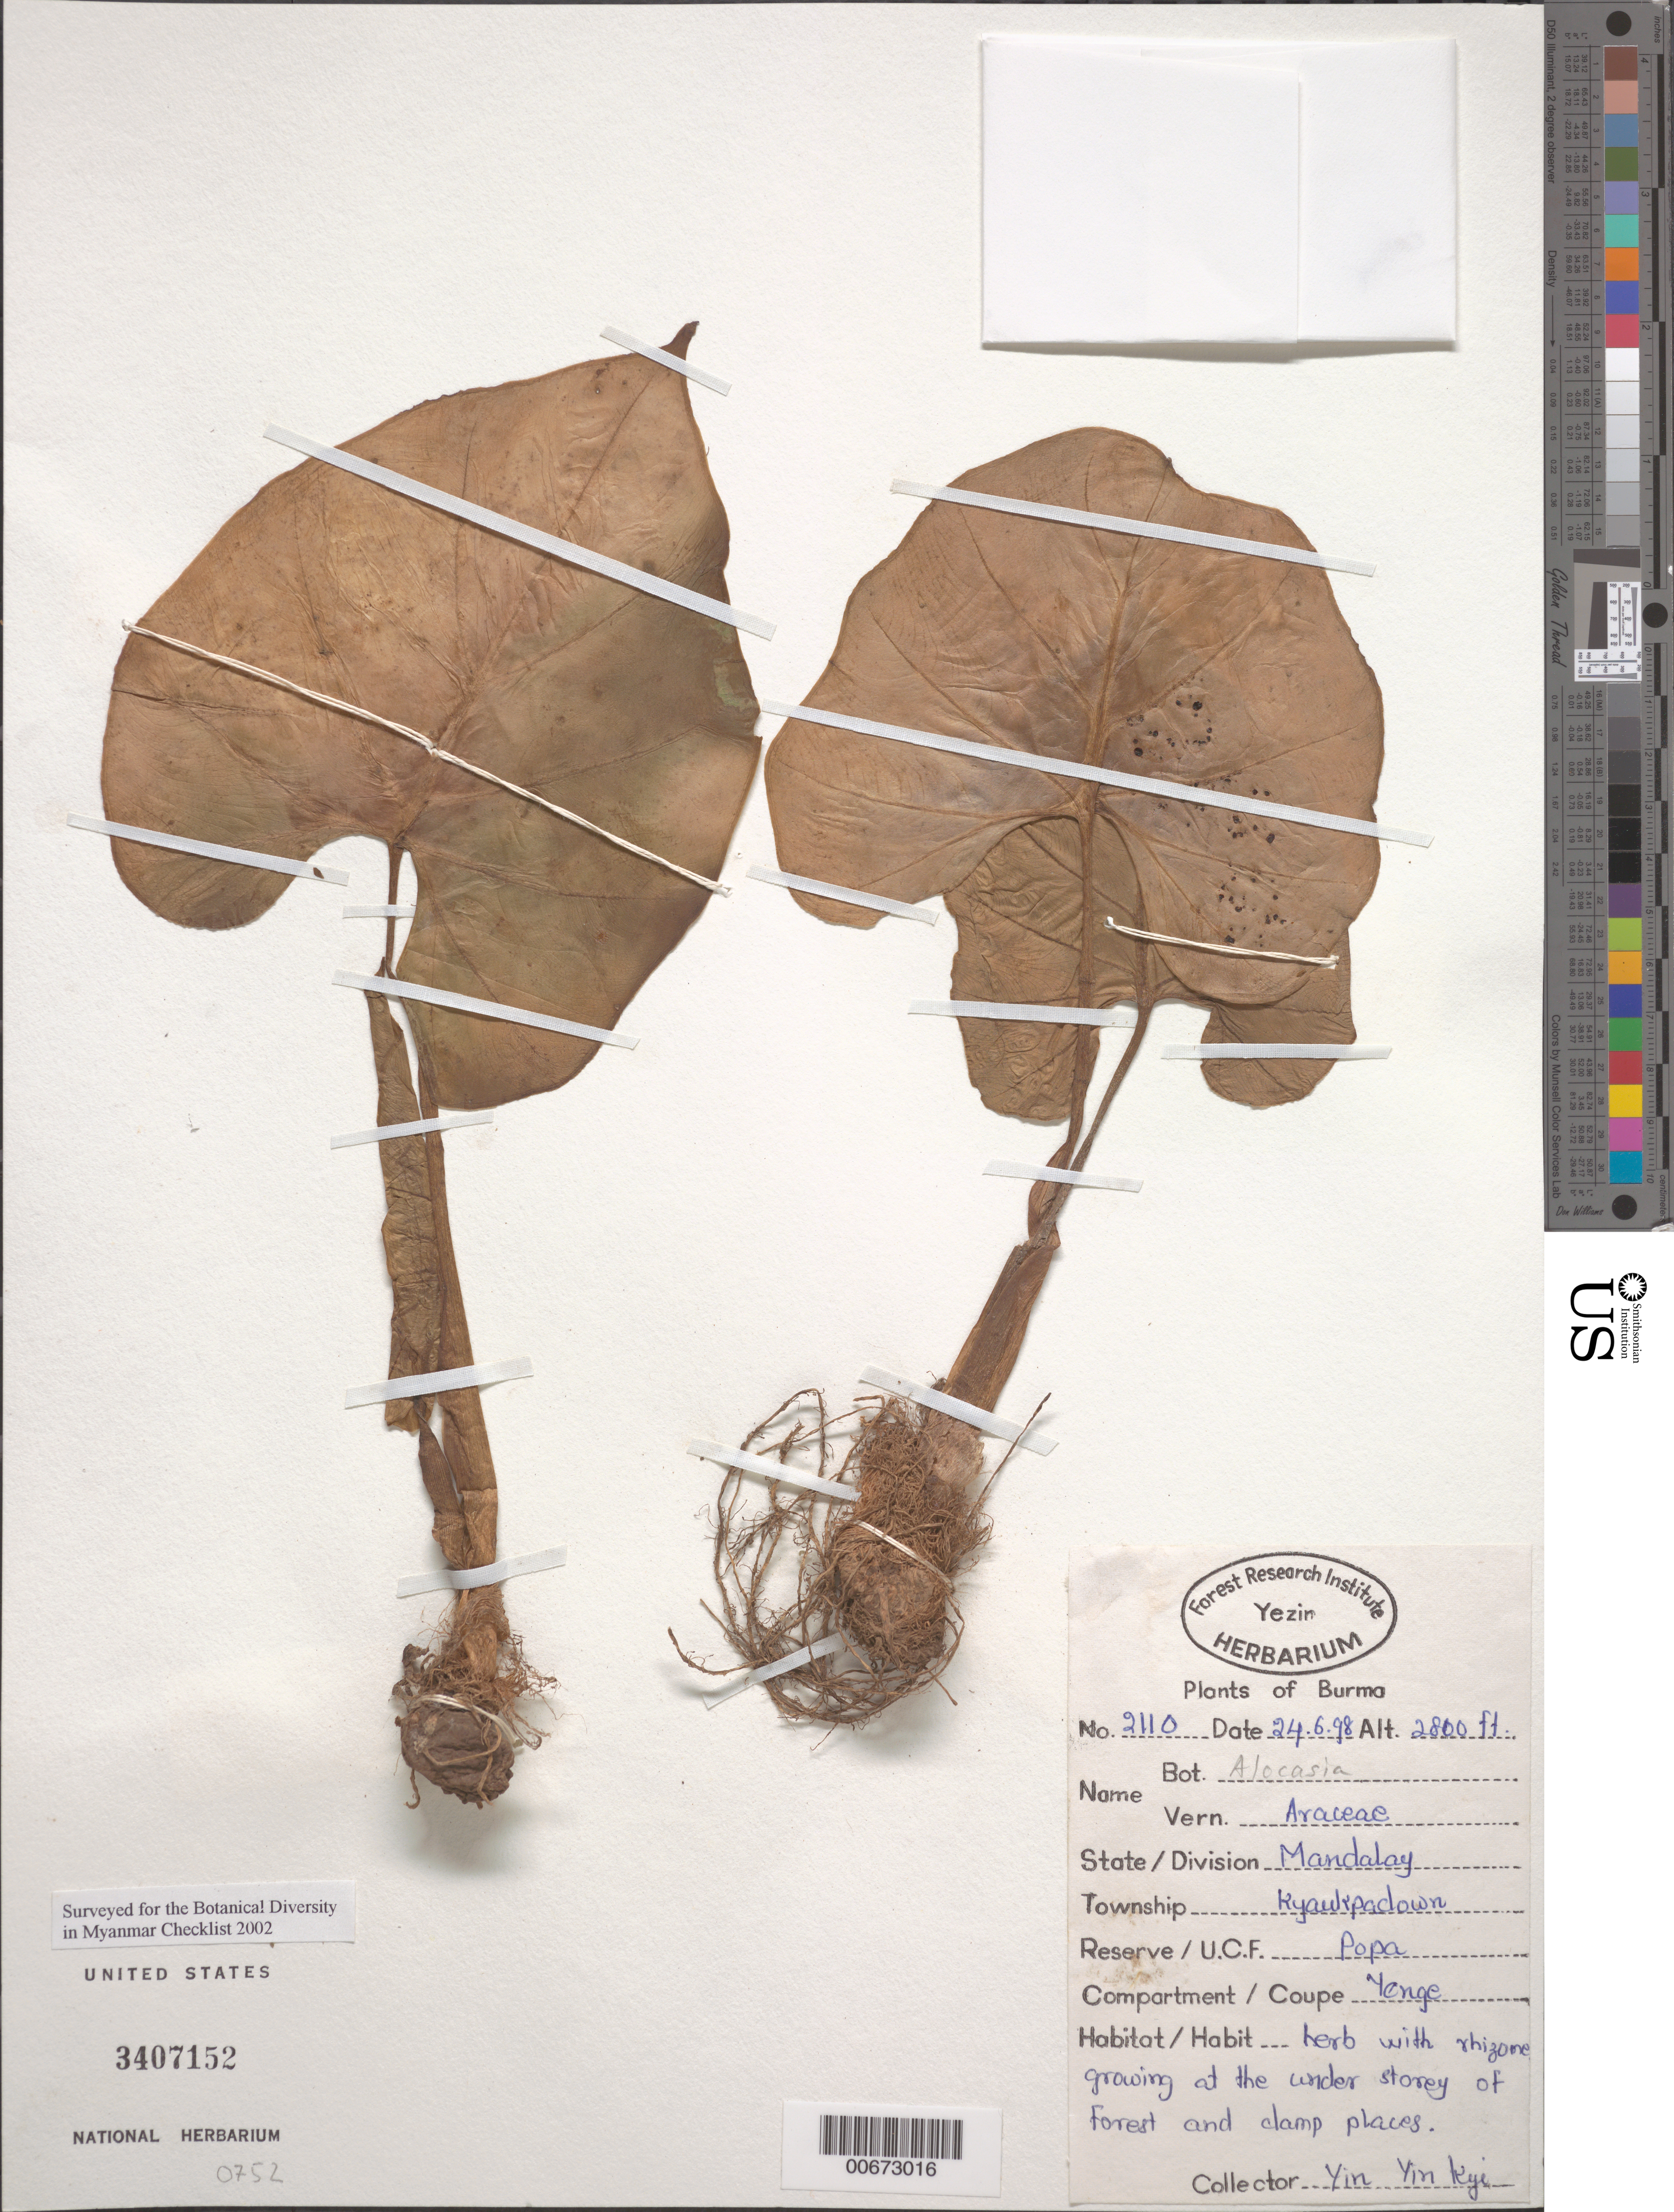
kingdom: Plantae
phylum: Tracheophyta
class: Liliopsida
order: Alismatales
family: Araceae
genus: Englerarum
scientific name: Englerarum montanum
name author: (Roxb.) P.C. Boyce et al.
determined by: Ma, Zheng Xu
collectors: Kyi, Y.Y.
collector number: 2210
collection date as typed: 24 Jun 1998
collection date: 1998-06-24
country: Myanmar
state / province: Mandalay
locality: Kyaukpadown, Mt. Popa, Yenge.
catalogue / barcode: US 3407152